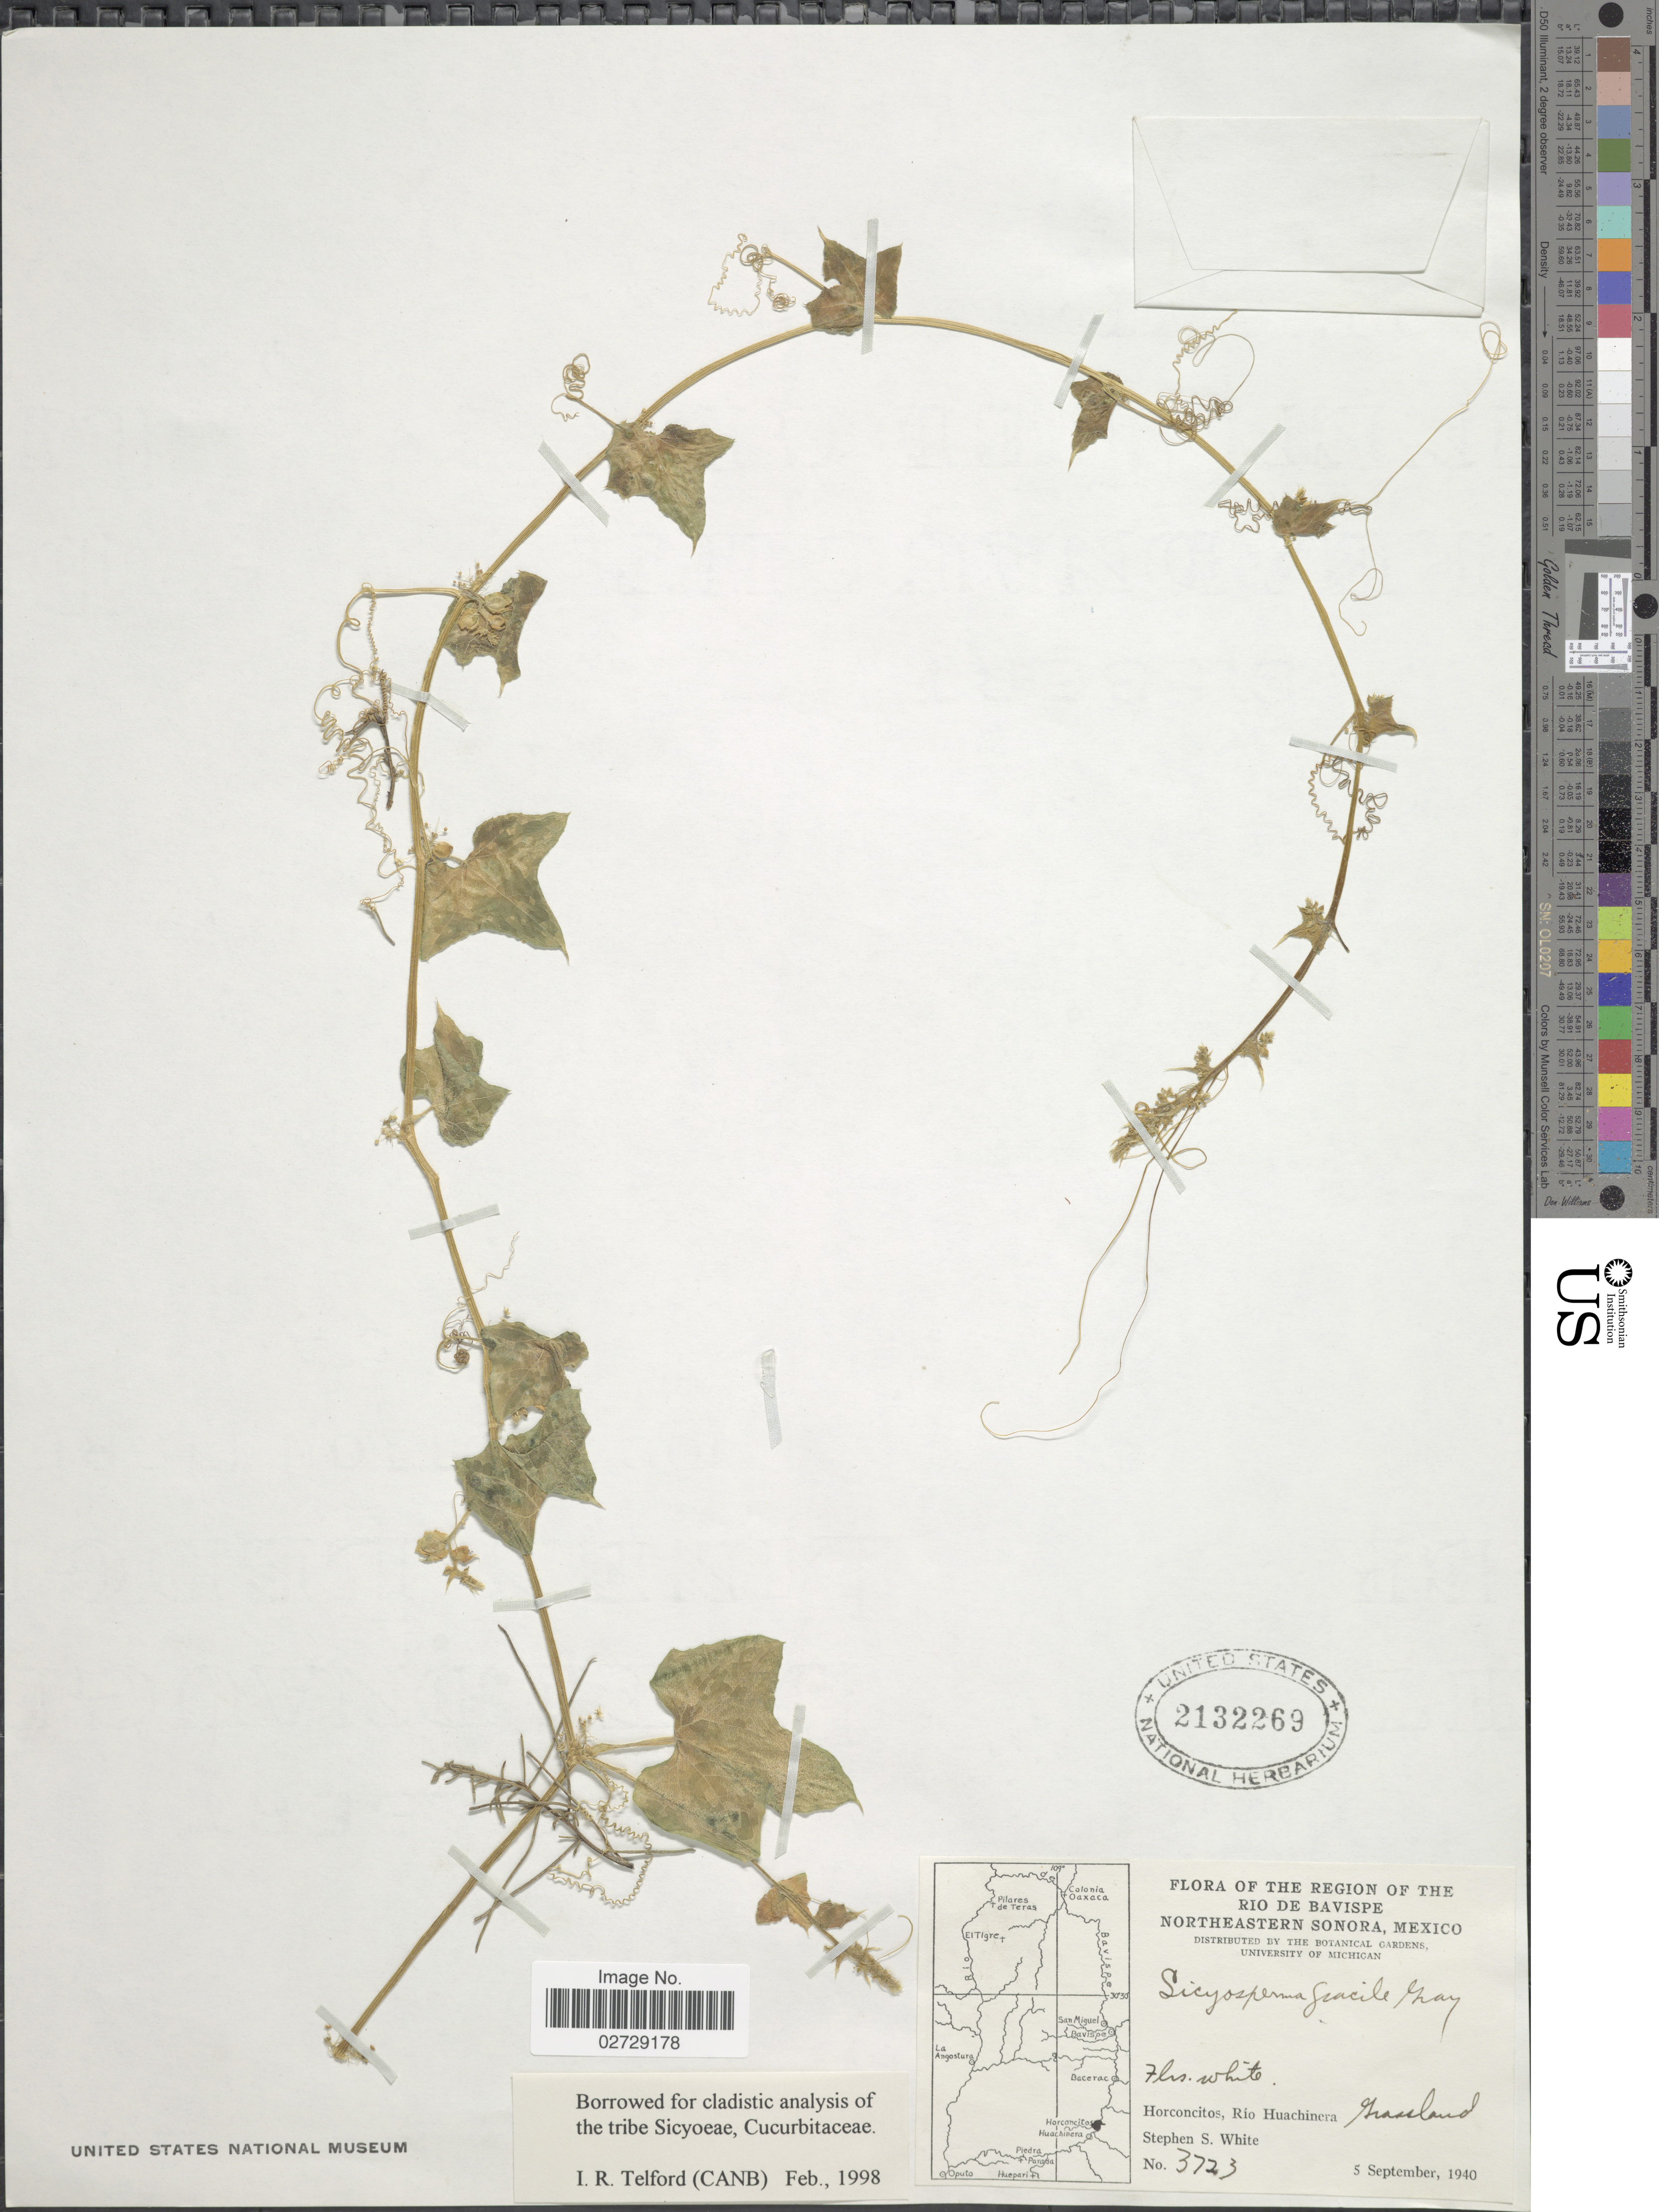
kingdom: Plantae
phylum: Tracheophyta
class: Magnoliopsida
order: Cucurbitales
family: Cucurbitaceae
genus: Sicyosperma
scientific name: Sicyosperma gracile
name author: A. Gray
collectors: S. S. White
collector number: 3723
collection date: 1940-09-05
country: Mexico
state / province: Sonora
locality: The region of the Rio de Bavispe, Northeastern Sonora. Horconcitos, Rio Huachinera, Grassland.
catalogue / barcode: US 2132269